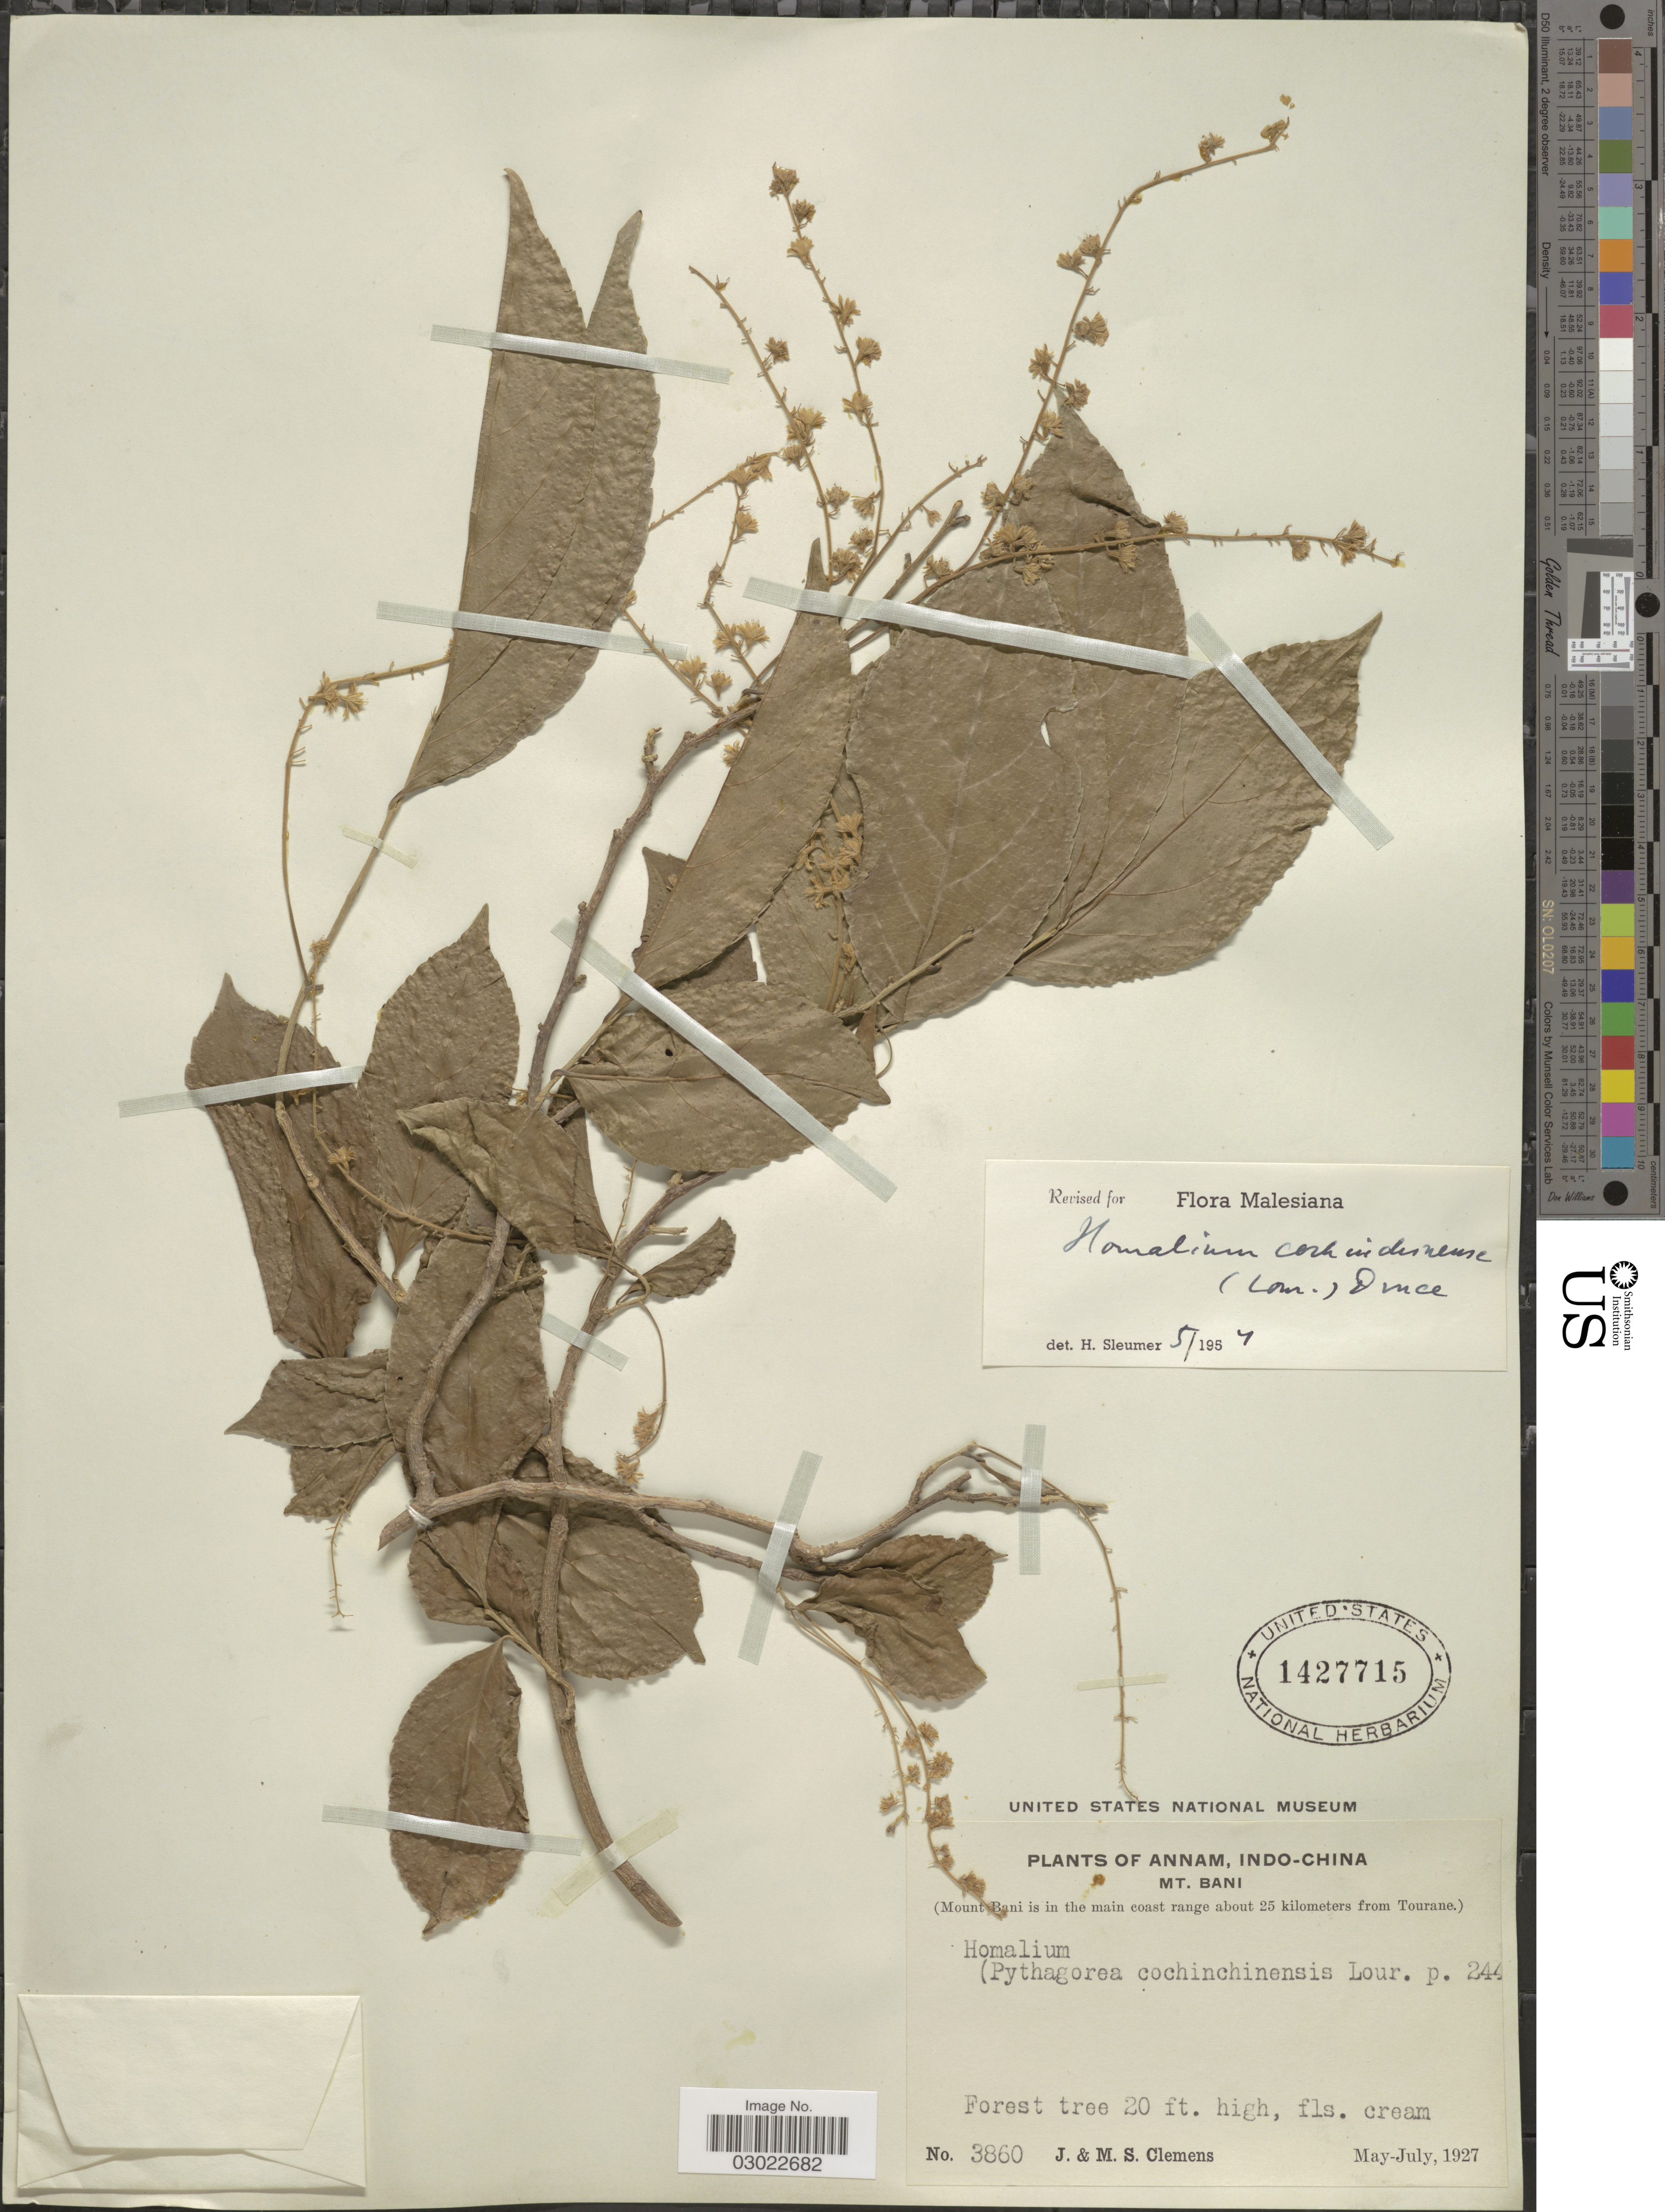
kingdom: Plantae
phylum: Tracheophyta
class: Magnoliopsida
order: Malpighiales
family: Salicaceae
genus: Homalium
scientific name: Homalium cochinchinensis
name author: (Lour.) Druce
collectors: J. Clemens & M. S. Clemens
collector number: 3860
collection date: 1927-05/1927-07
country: Vietnam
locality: Annam, Indo-China, Mt. Bani (Mount Bani is in the main coast range about 25 kilometers from Tourane.).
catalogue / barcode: US 1427715